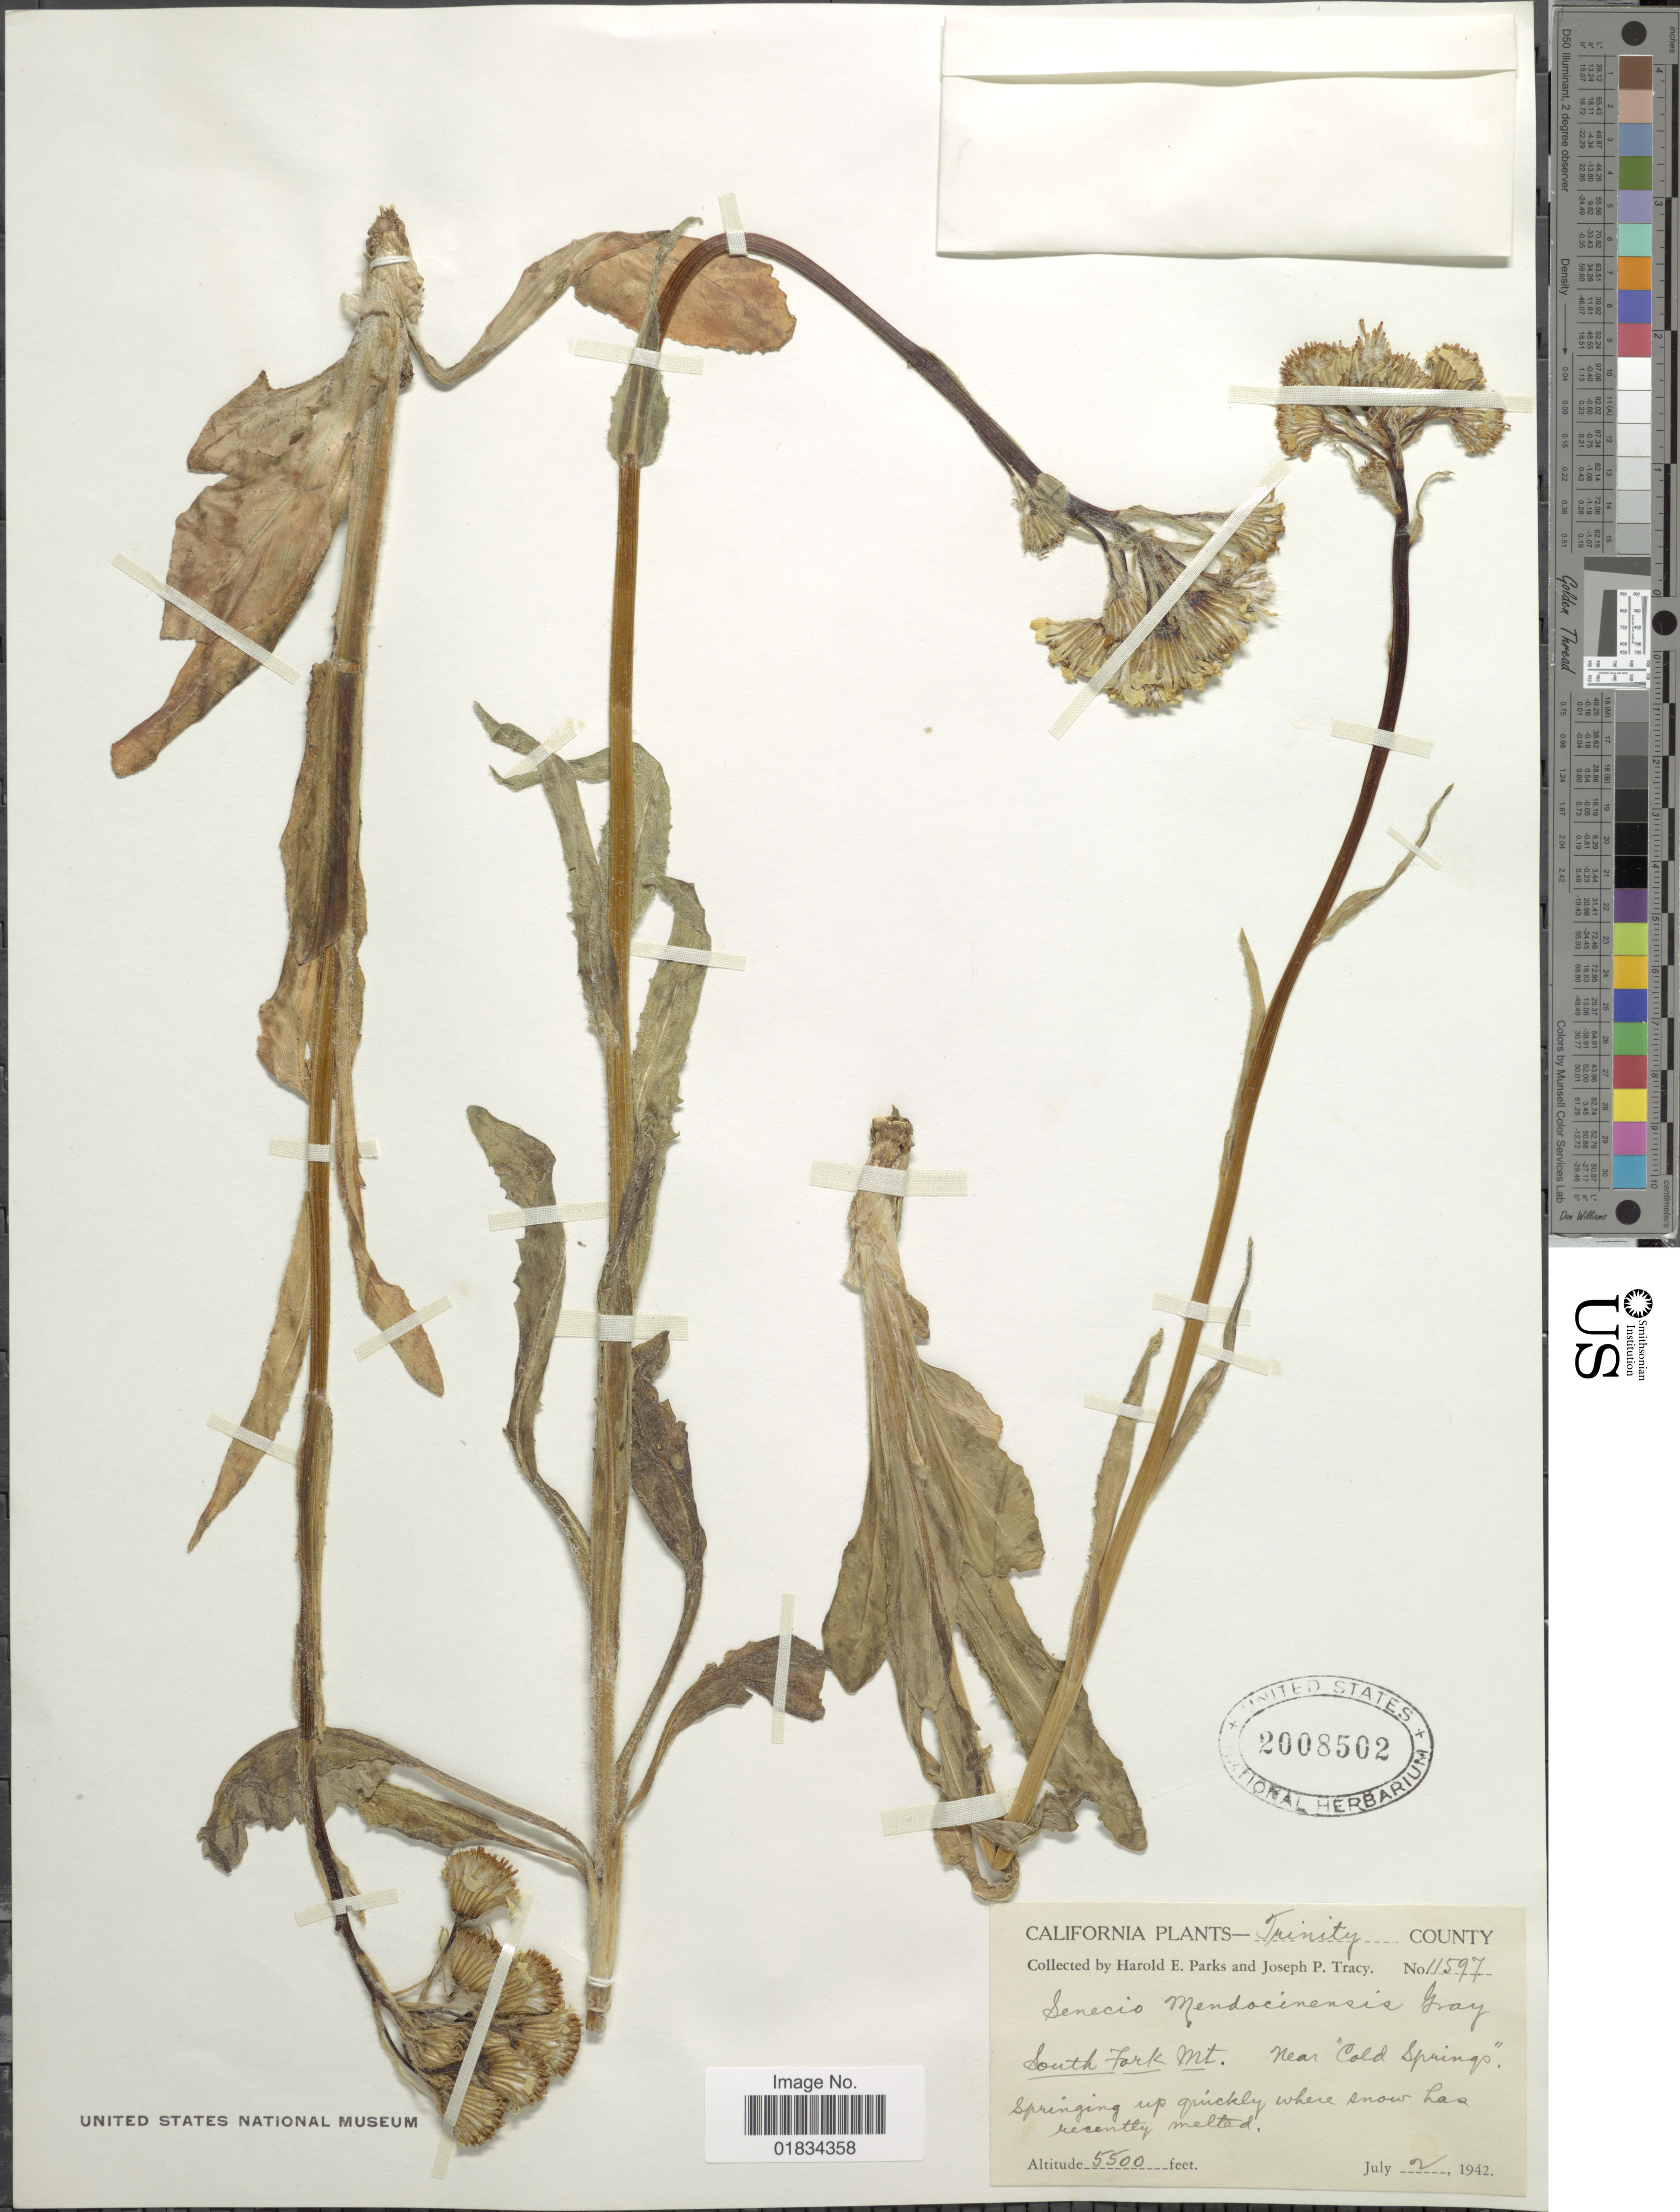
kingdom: Plantae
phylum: Tracheophyta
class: Magnoliopsida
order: Asterales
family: Asteraceae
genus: Senecio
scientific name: Senecio integerrimus var. major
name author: (A. Gray) Cronq.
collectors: H. E. Parks & J. Tracy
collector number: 11597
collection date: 1942-07-02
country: United States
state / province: California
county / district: Trinity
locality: Trinity County. South Fork Mt. Near "Cold Springs"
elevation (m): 1676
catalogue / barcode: US 2008502